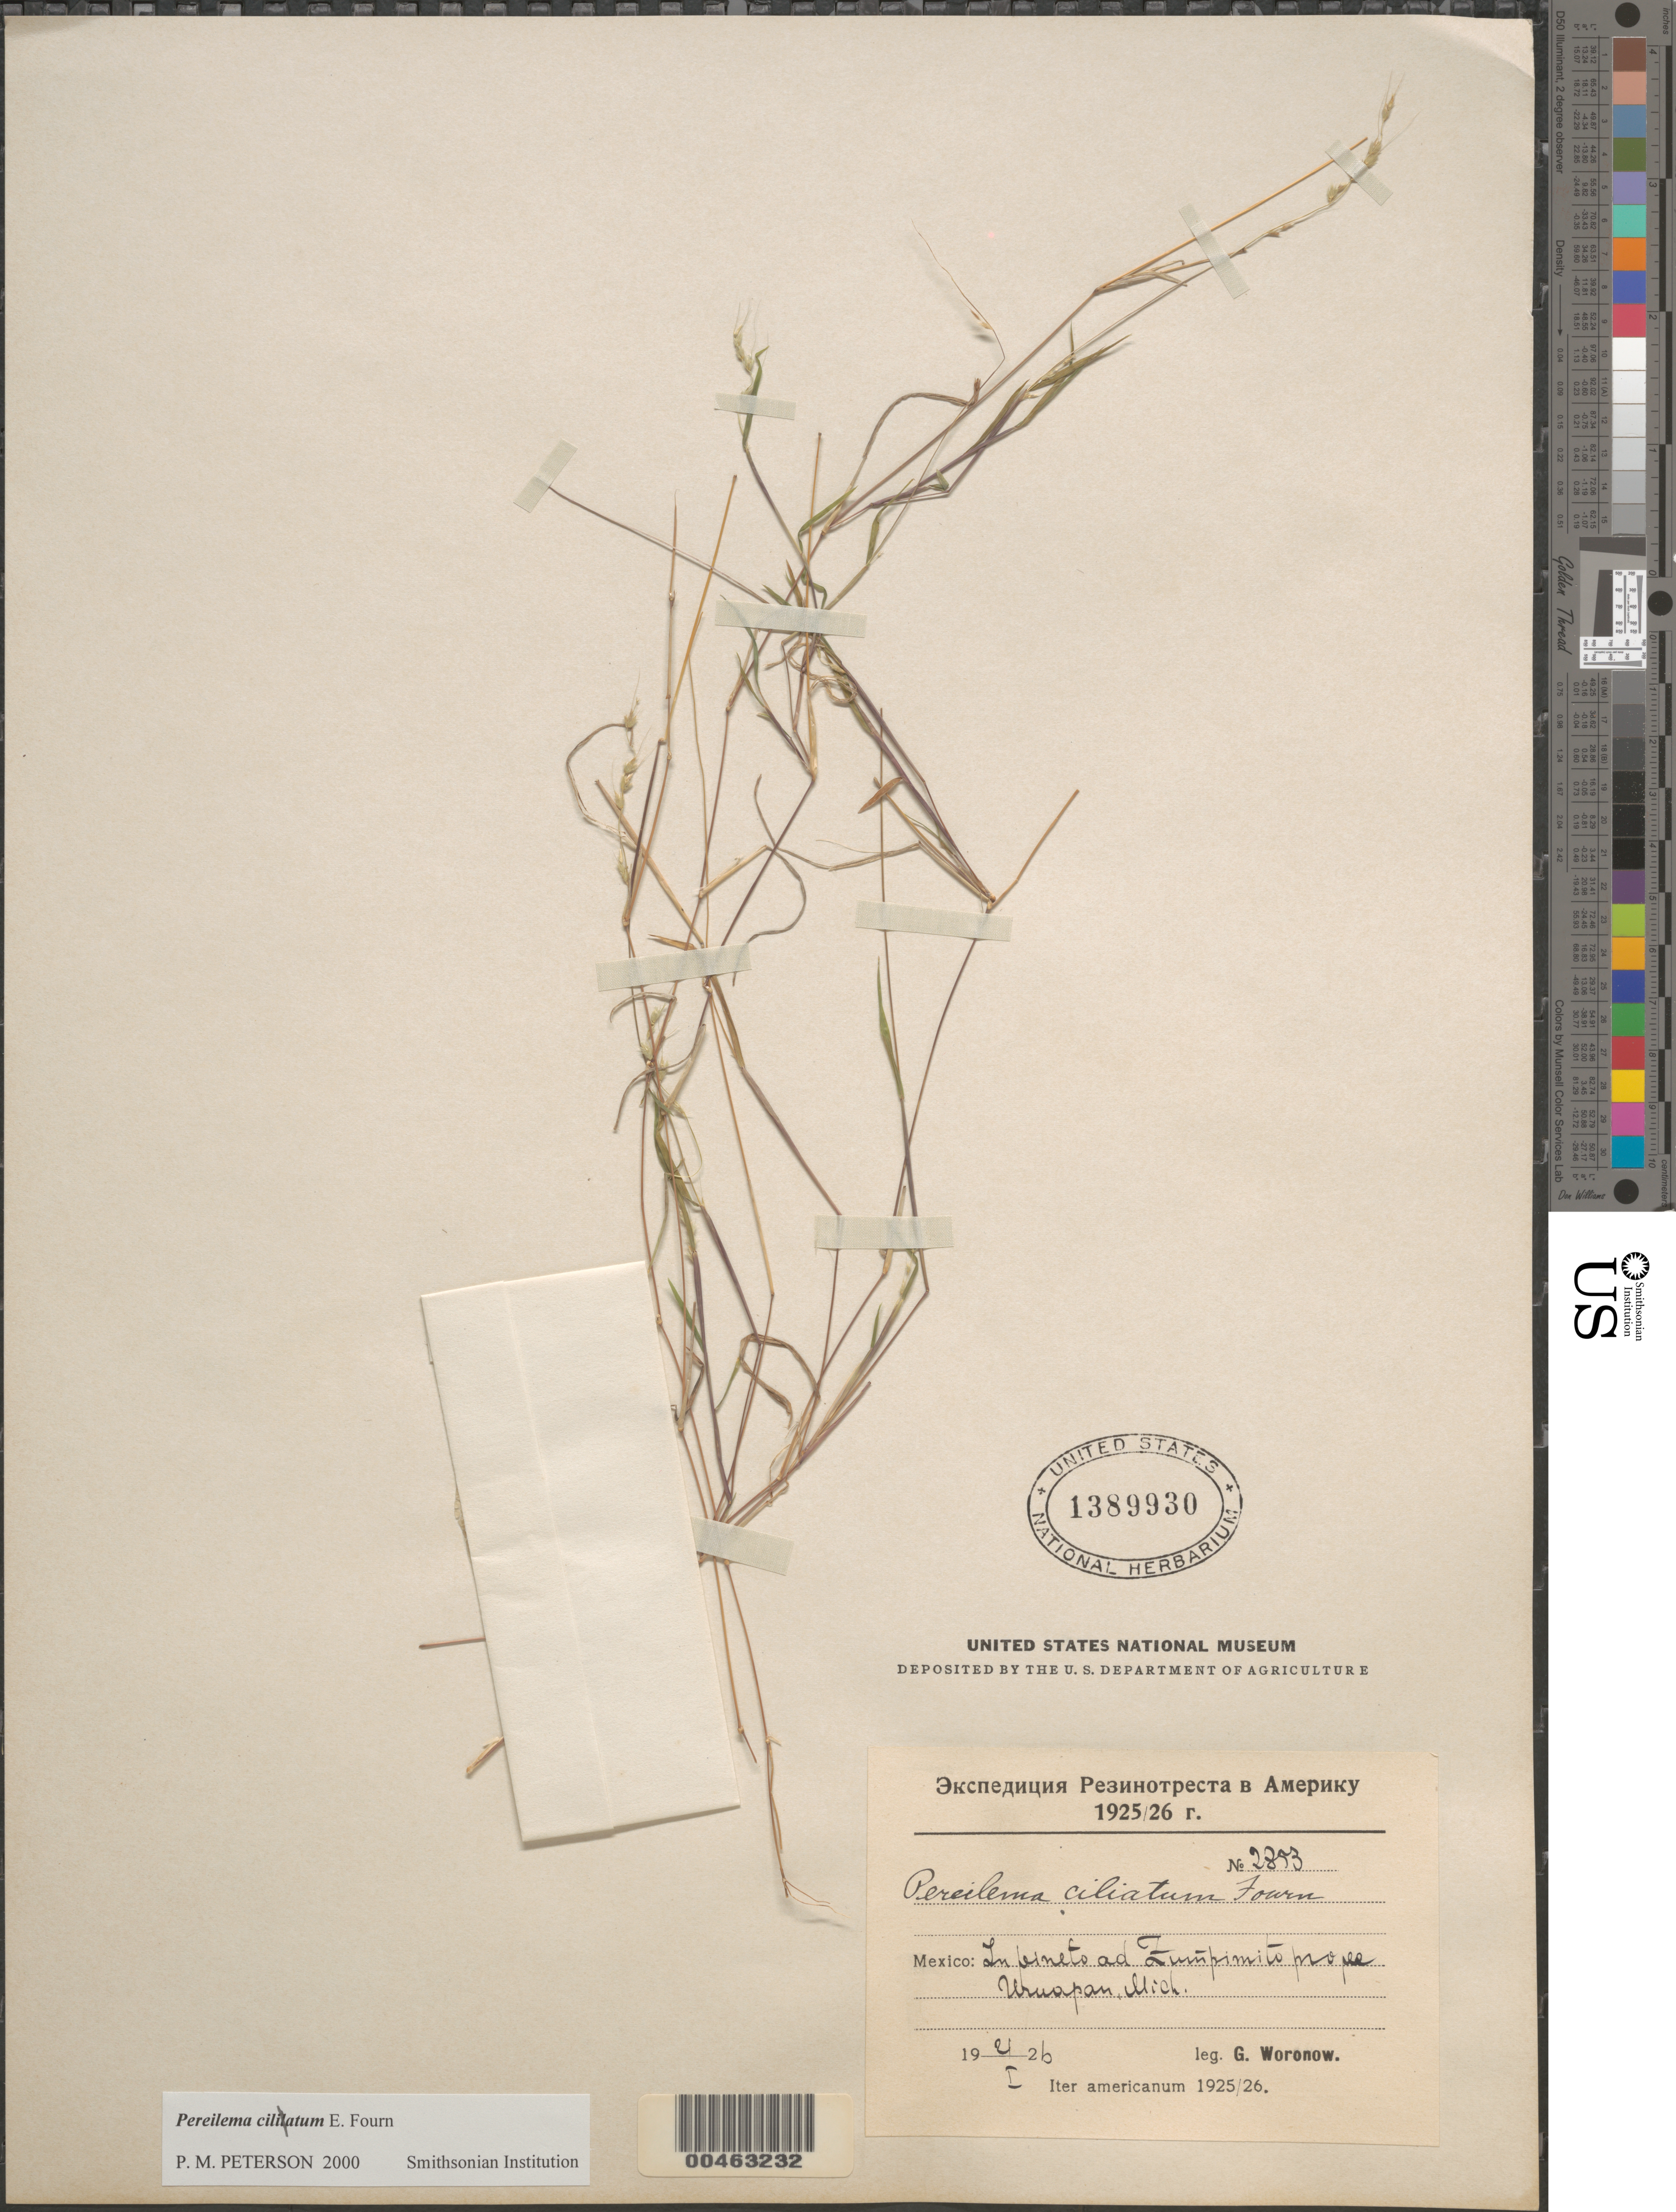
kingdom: Plantae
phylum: Tracheophyta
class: Liliopsida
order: Poales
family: Poaceae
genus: Pereilema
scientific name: Pereilema ciliatum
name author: E. Fourn.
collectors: G. Woronow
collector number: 2393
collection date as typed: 21 Jan 1926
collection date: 1926-01-21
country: Mexico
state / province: Michoacán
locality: Uruapan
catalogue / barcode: US 1389930